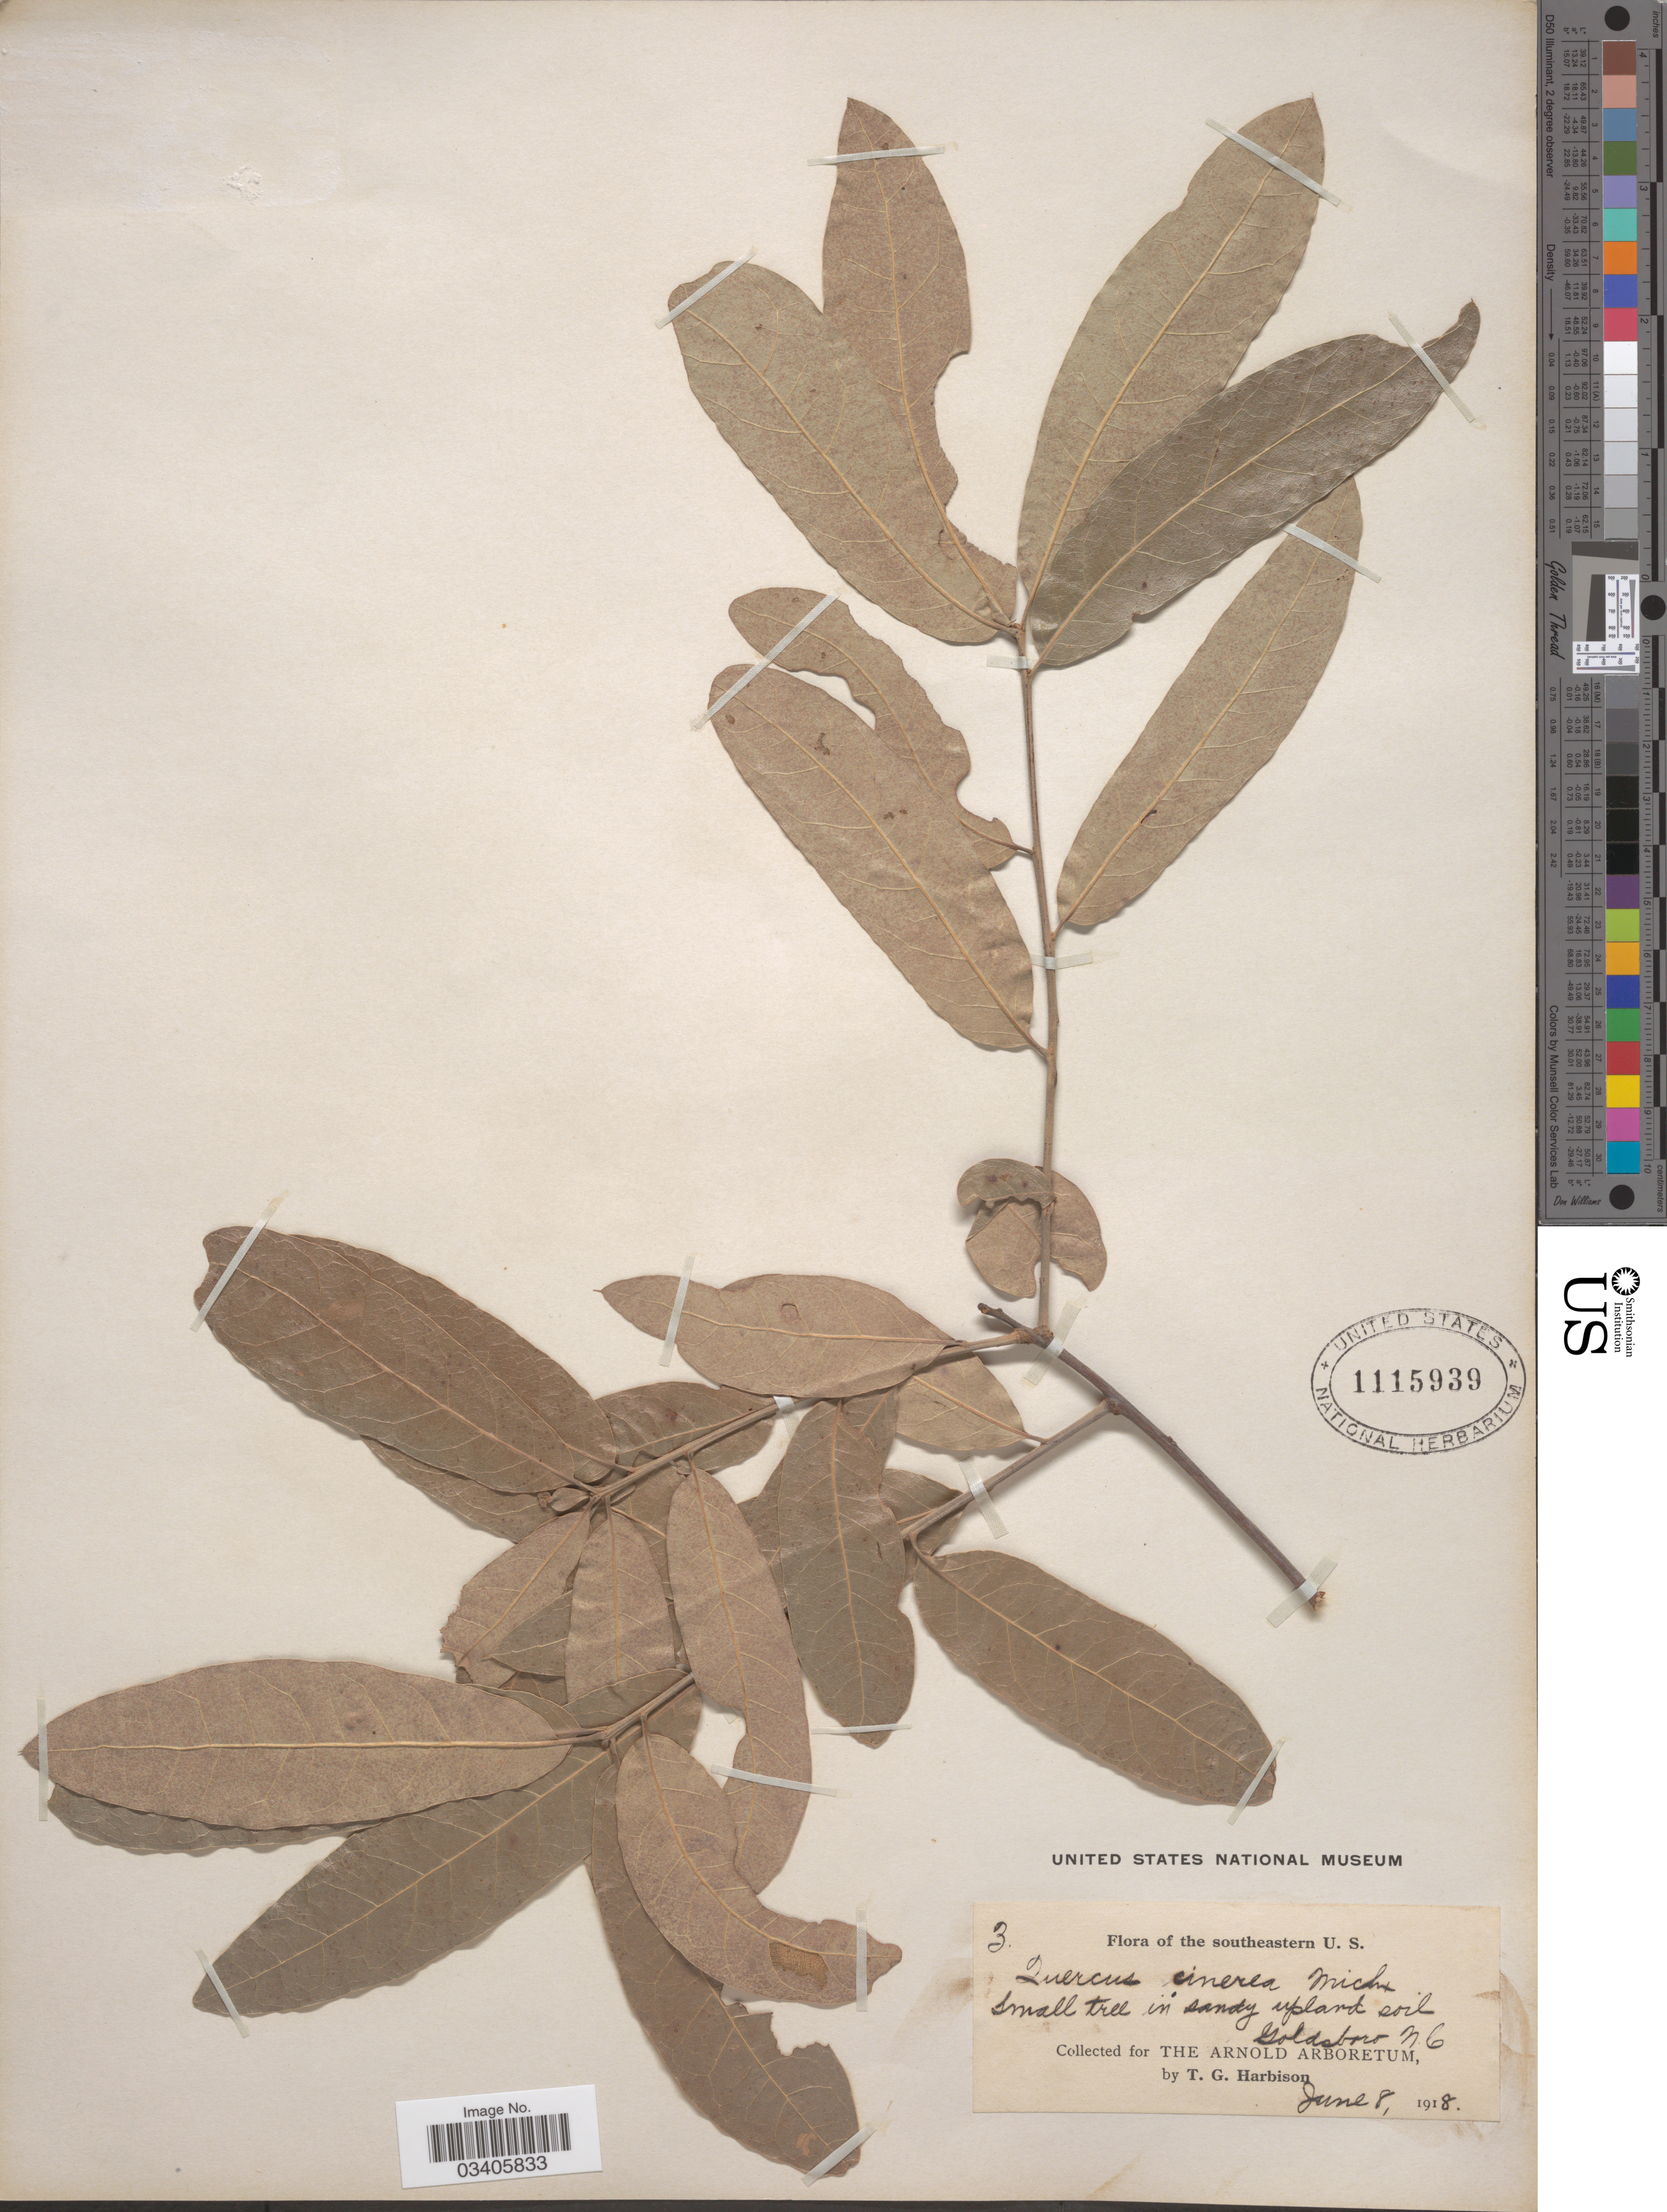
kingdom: Plantae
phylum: Tracheophyta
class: Magnoliopsida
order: Fagales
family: Fagaceae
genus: Quercus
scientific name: Quercus incana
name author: W. Bartram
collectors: T. Harbison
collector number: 3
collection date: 1918-06-08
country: United States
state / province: North Carolina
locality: Southeastern U. S. Goldsboro.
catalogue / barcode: US 1115939